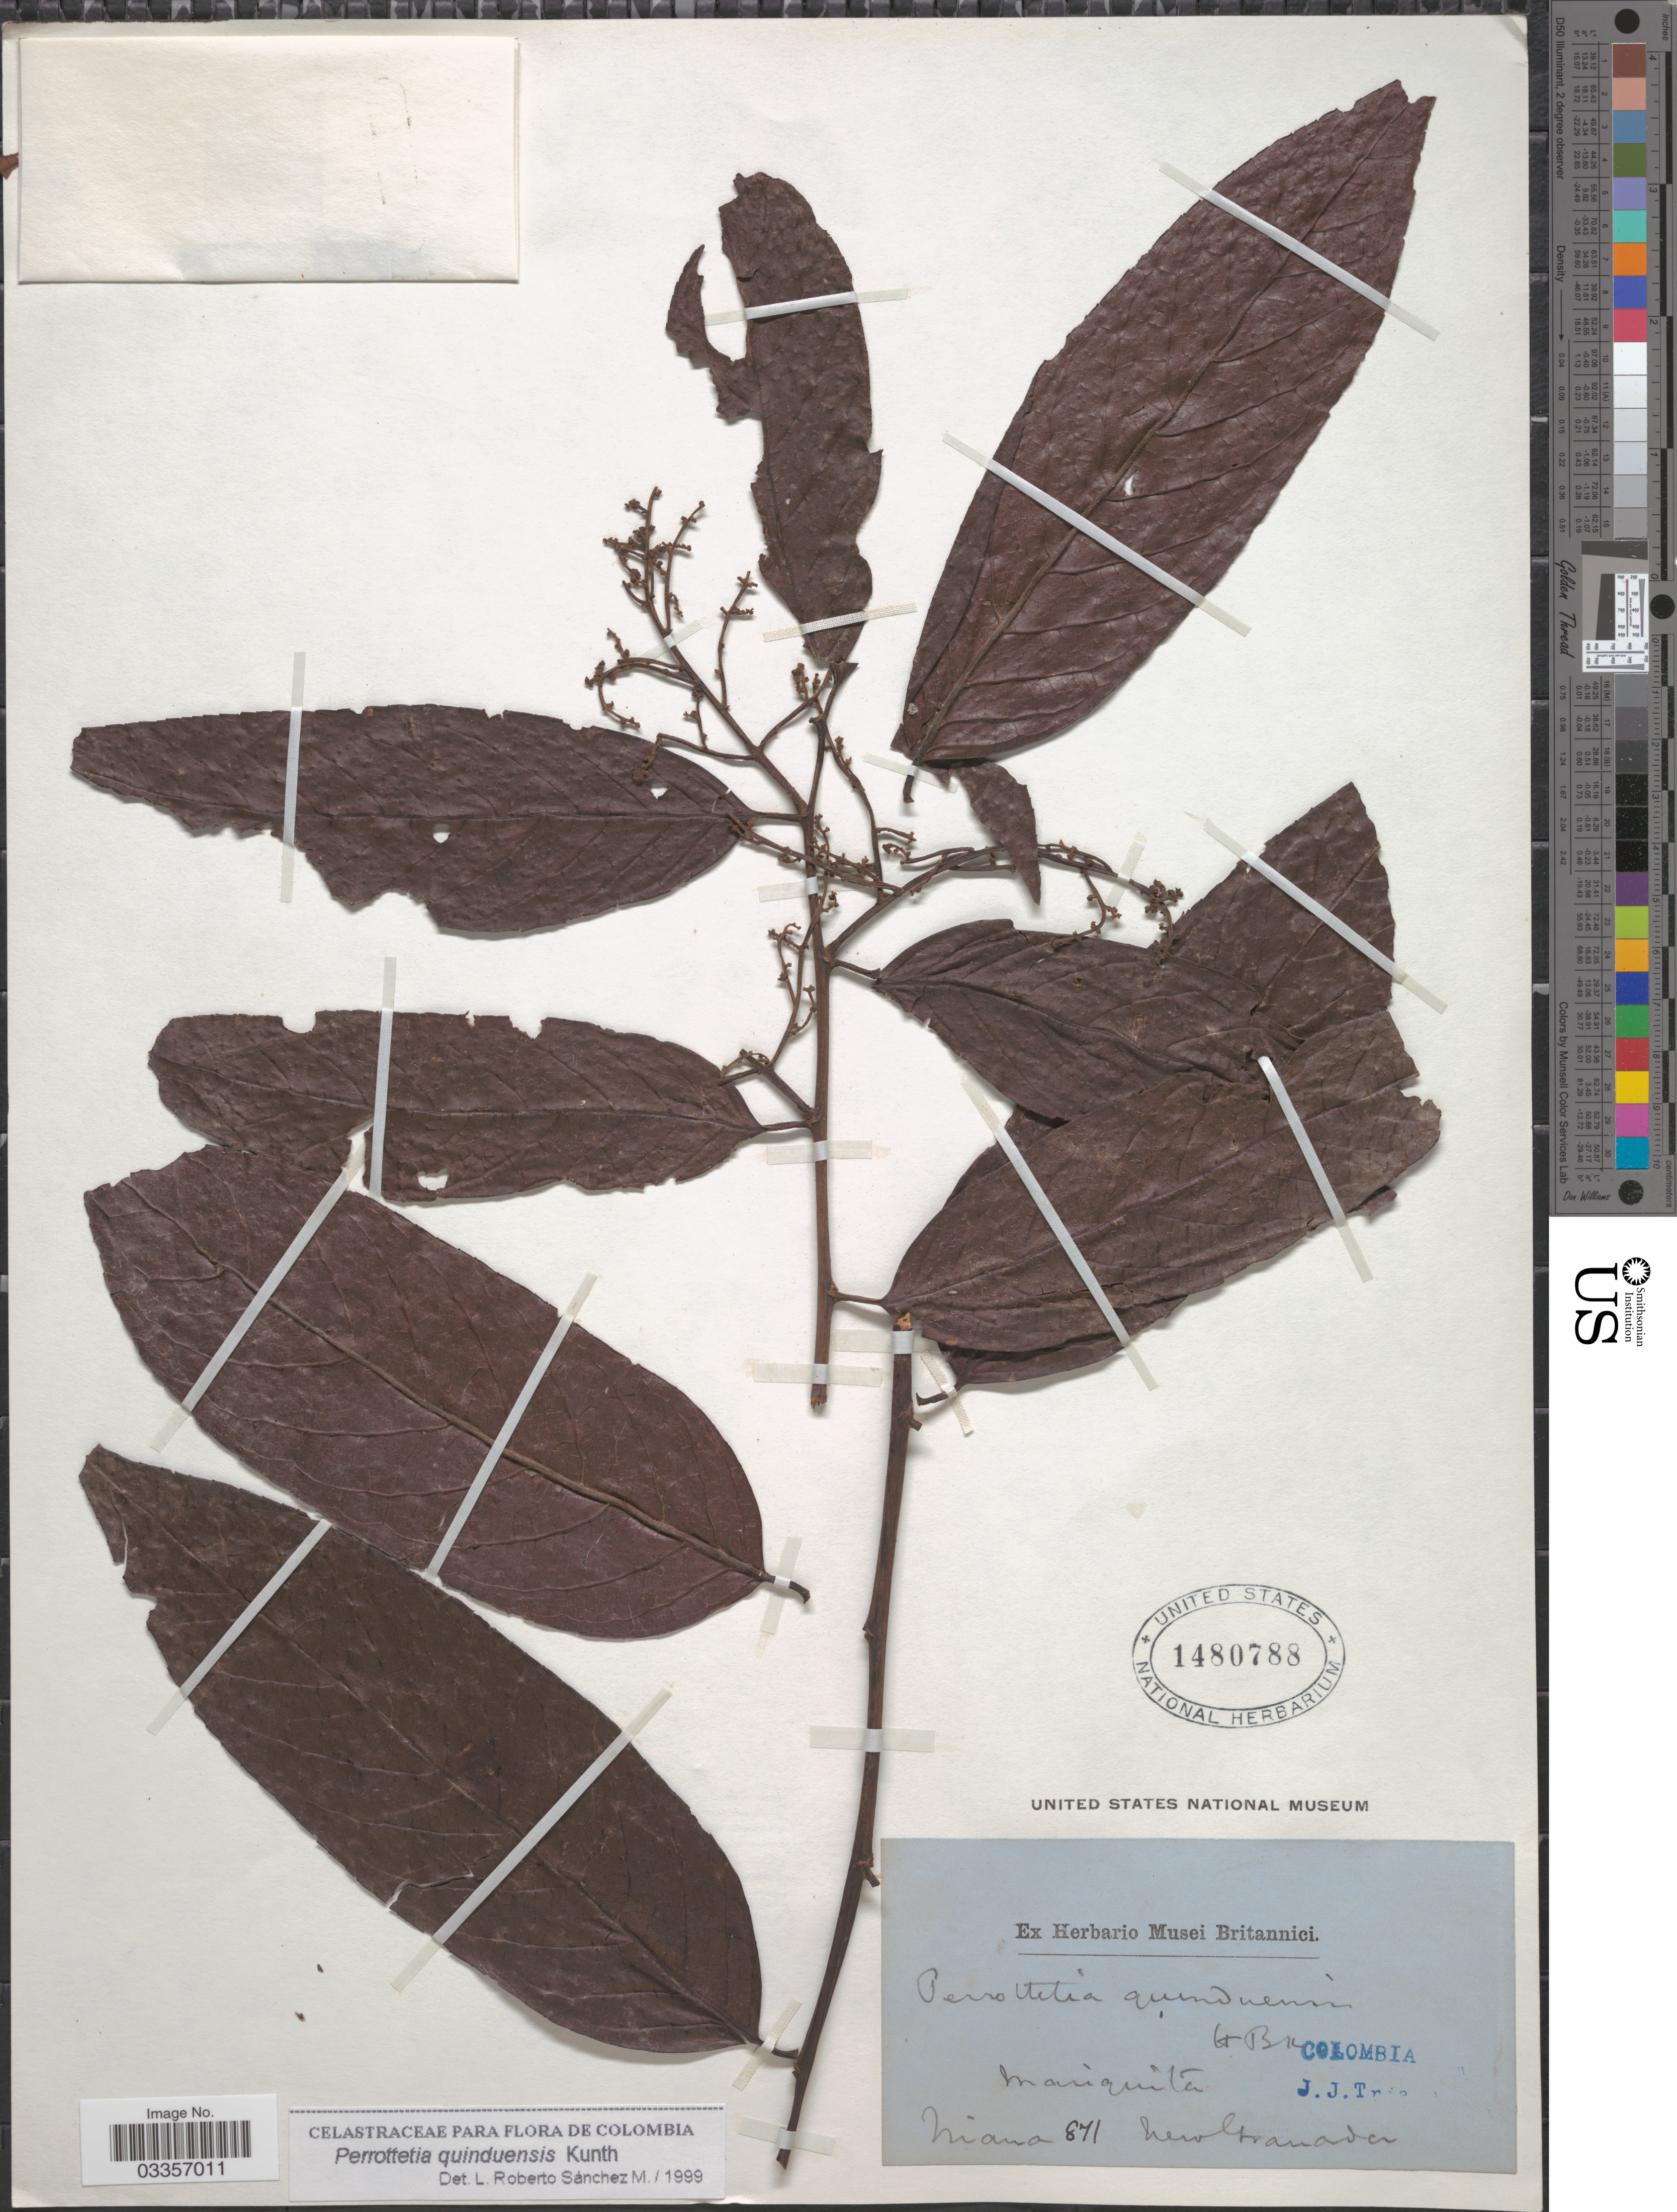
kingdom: Plantae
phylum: Tracheophyta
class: Magnoliopsida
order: Huerteales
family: Dipentodontaceae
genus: Perrottetia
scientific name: Perrottetia quinduensis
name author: Kunth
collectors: J. J. Triana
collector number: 871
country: Colombia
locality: Mariquita. New Granada.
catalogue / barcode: US 1480788